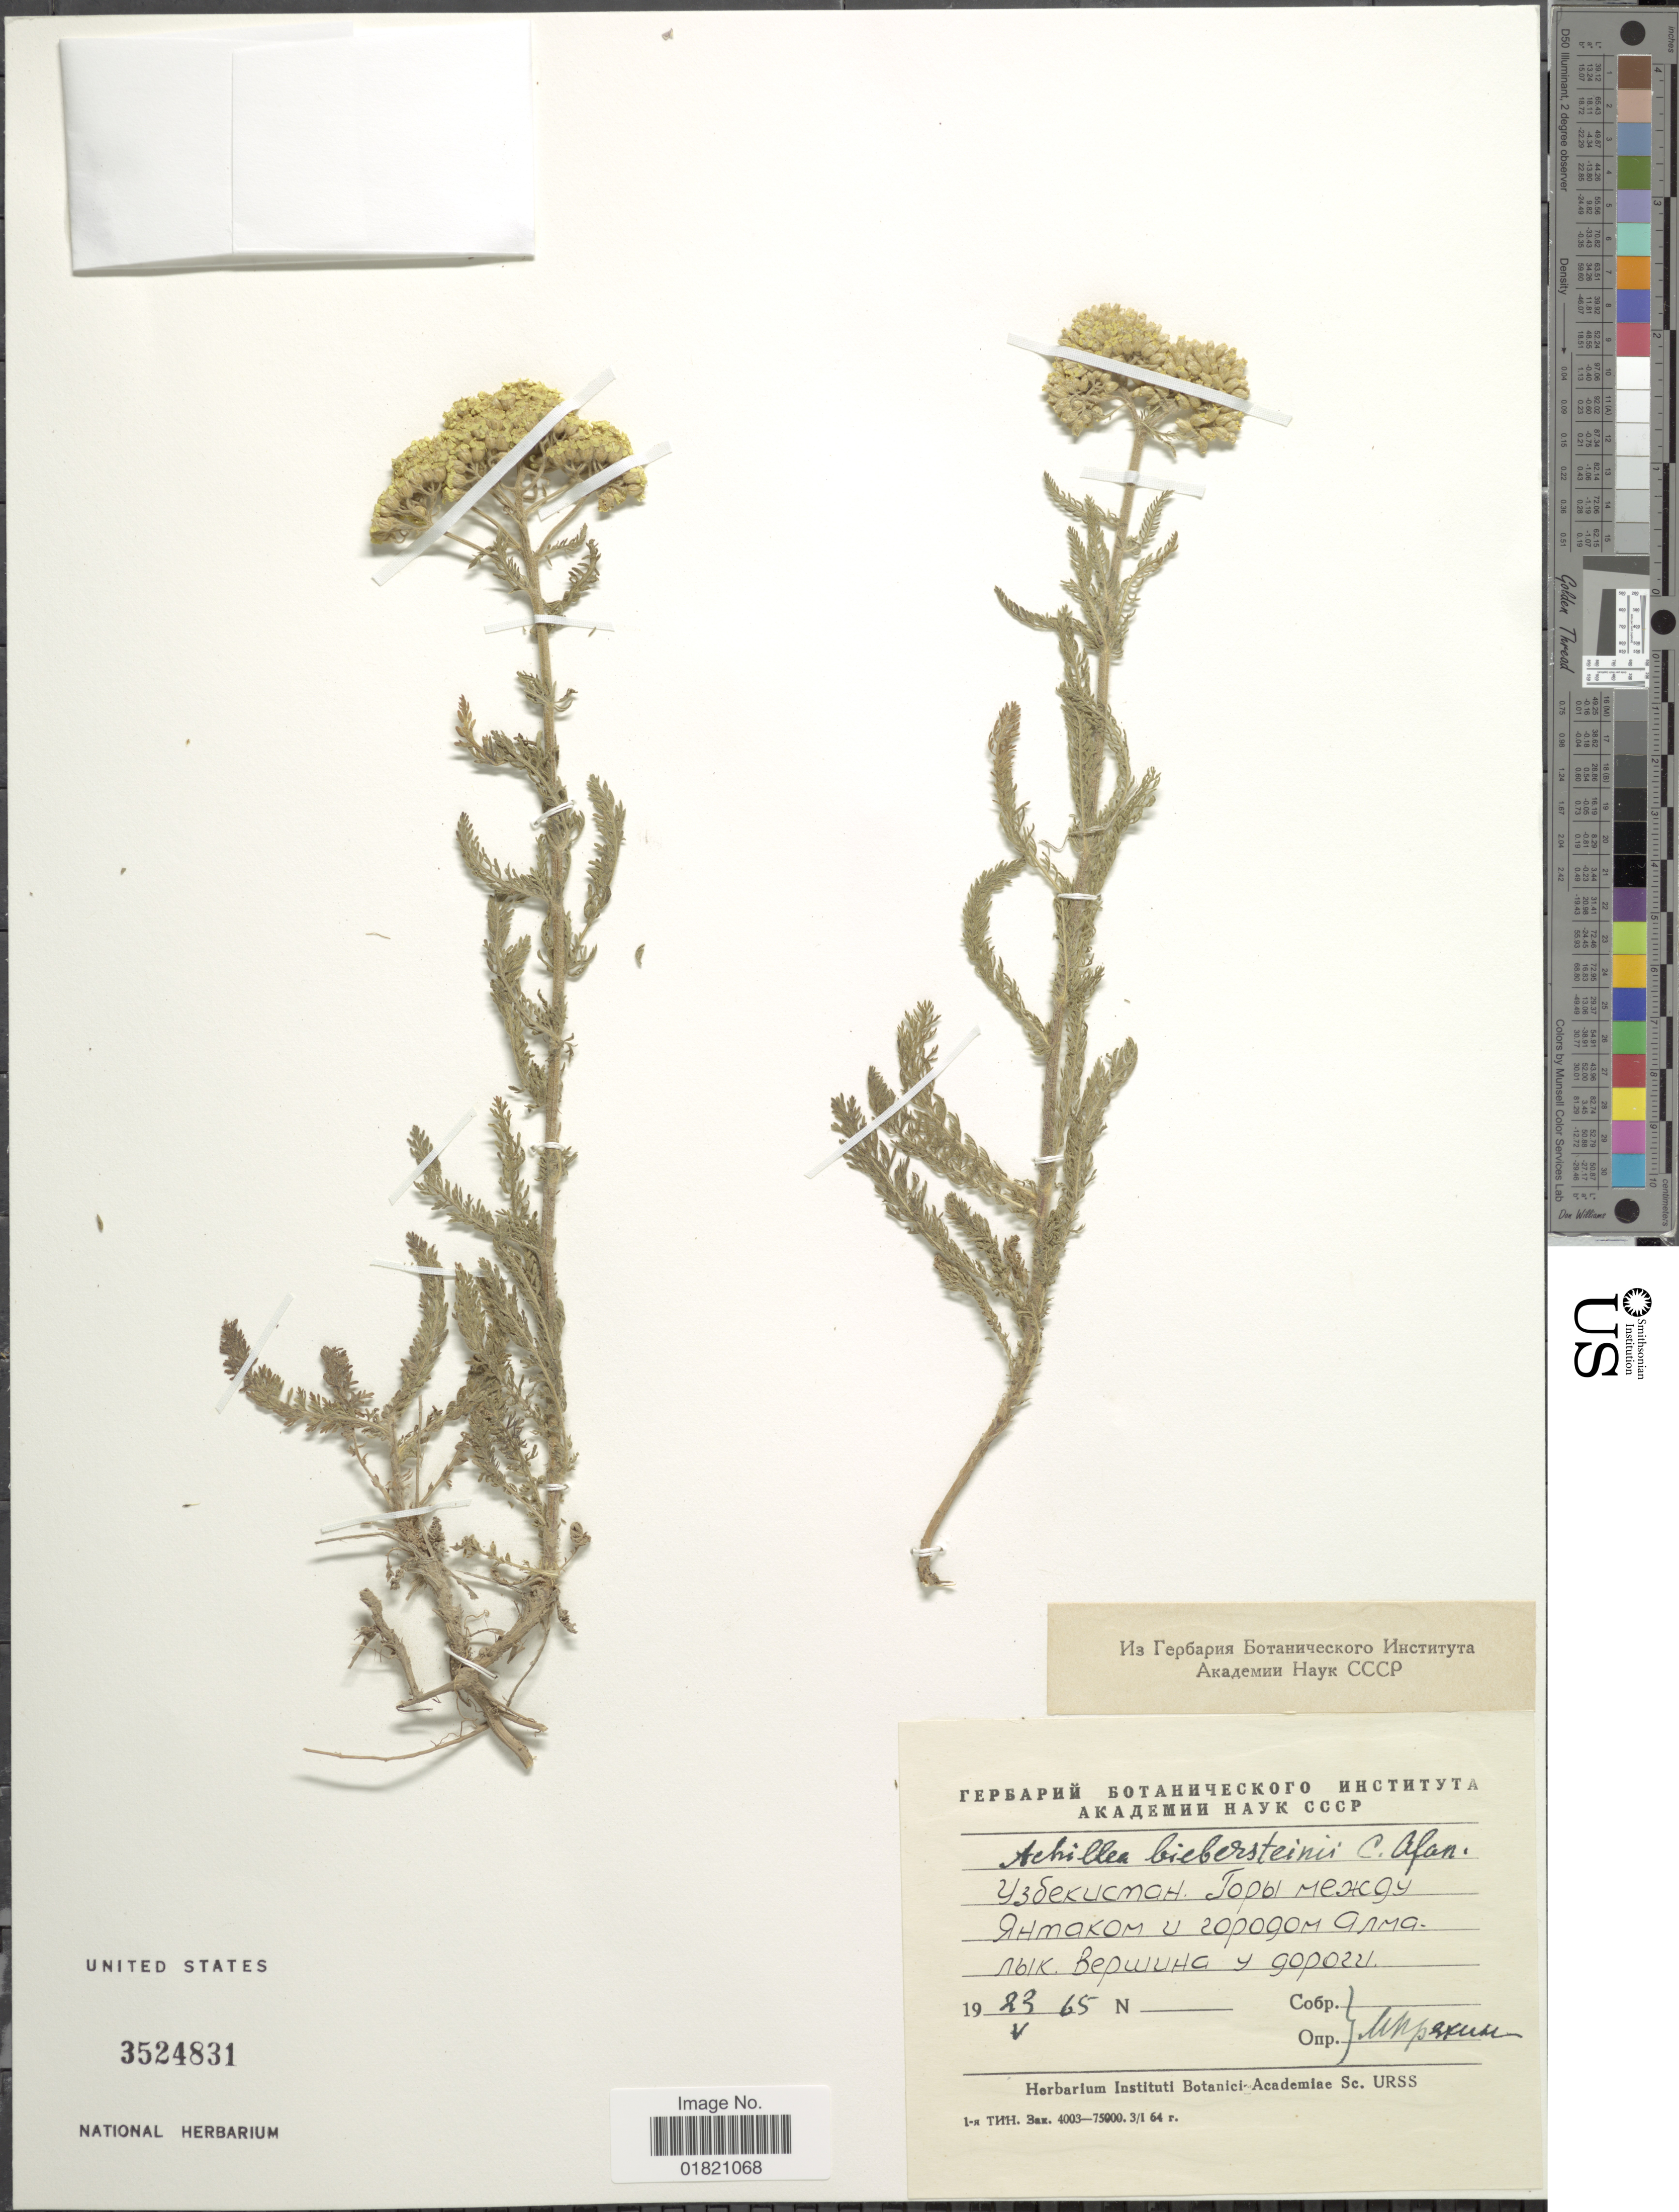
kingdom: Plantae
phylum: Tracheophyta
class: Magnoliopsida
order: Asterales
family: Asteraceae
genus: Achillea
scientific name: Achillea biebersteinii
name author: Afan.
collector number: s.n.?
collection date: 1965-05-23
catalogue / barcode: US 3524831